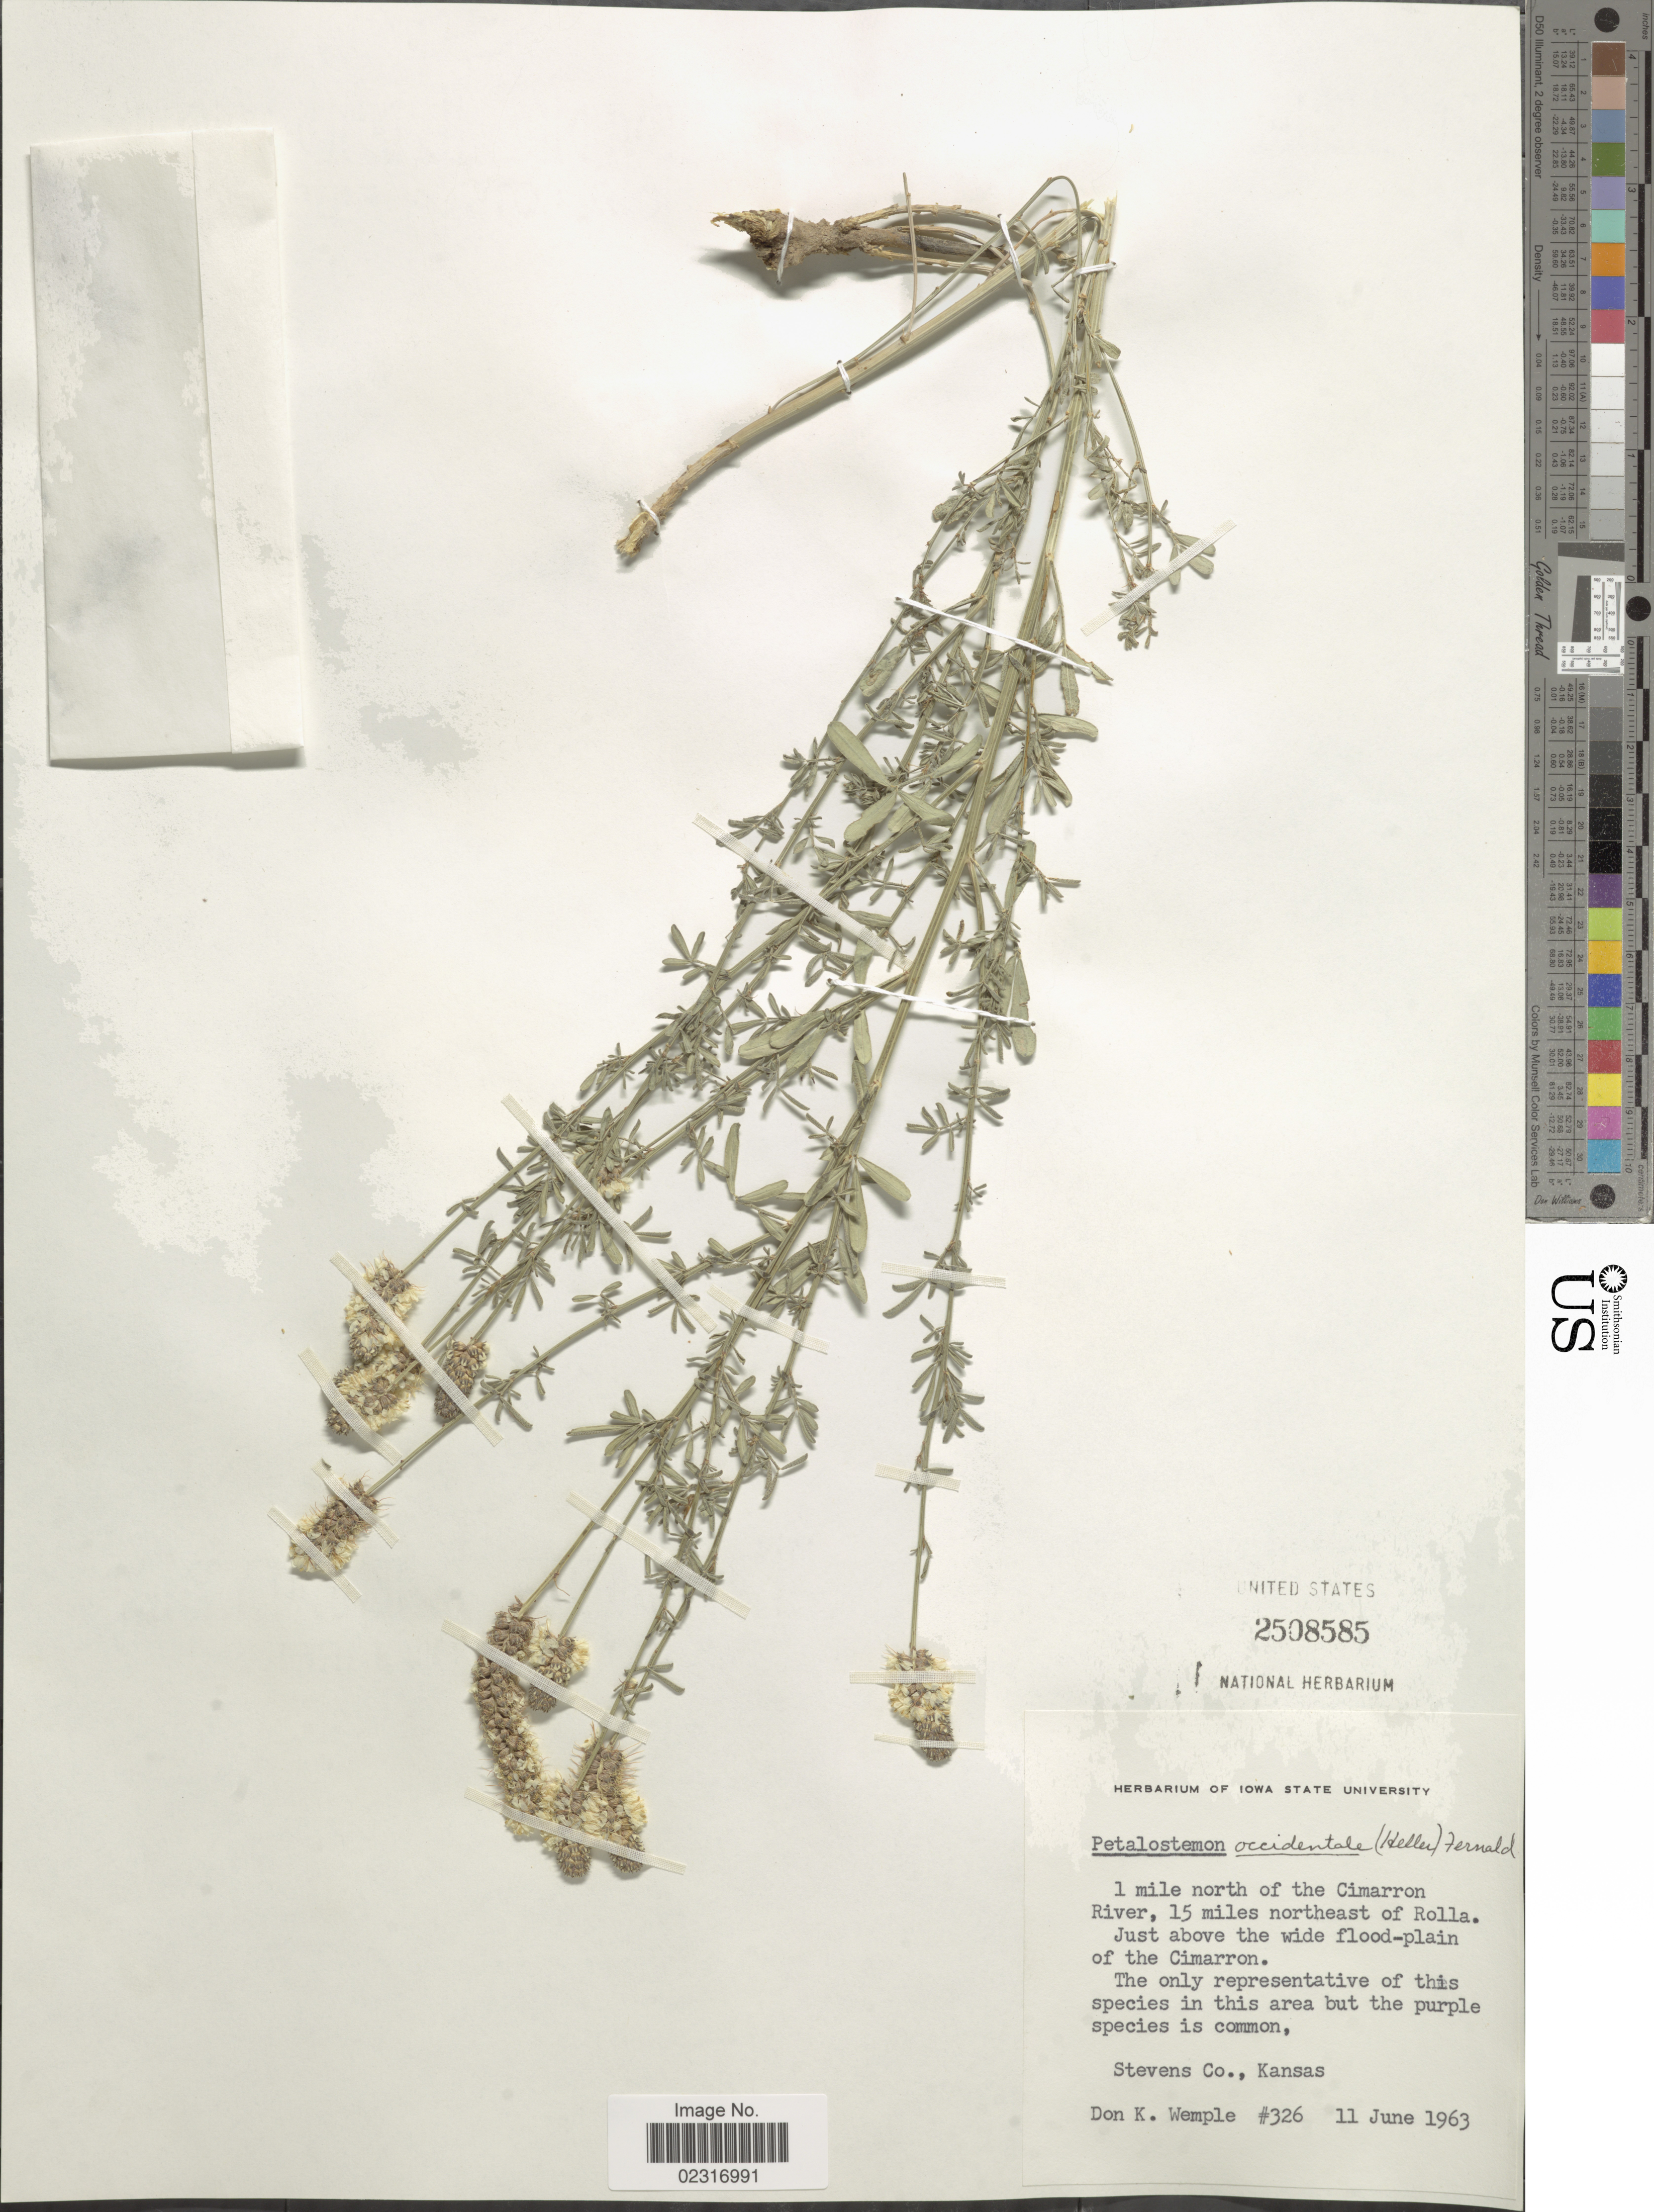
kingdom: Plantae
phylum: Tracheophyta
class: Magnoliopsida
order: Fabales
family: Fabaceae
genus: Dalea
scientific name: Dalea candida var. oligophylla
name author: (Torr) Shinners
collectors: D. Wemple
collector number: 326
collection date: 1963-06-11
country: United States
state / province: Kansas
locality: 1 mile north of the Cimarron River, 15 miles northeast of Rolla. Just above the wide flood-plain of the Cimarron. Stevens Co.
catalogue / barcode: US 2508585